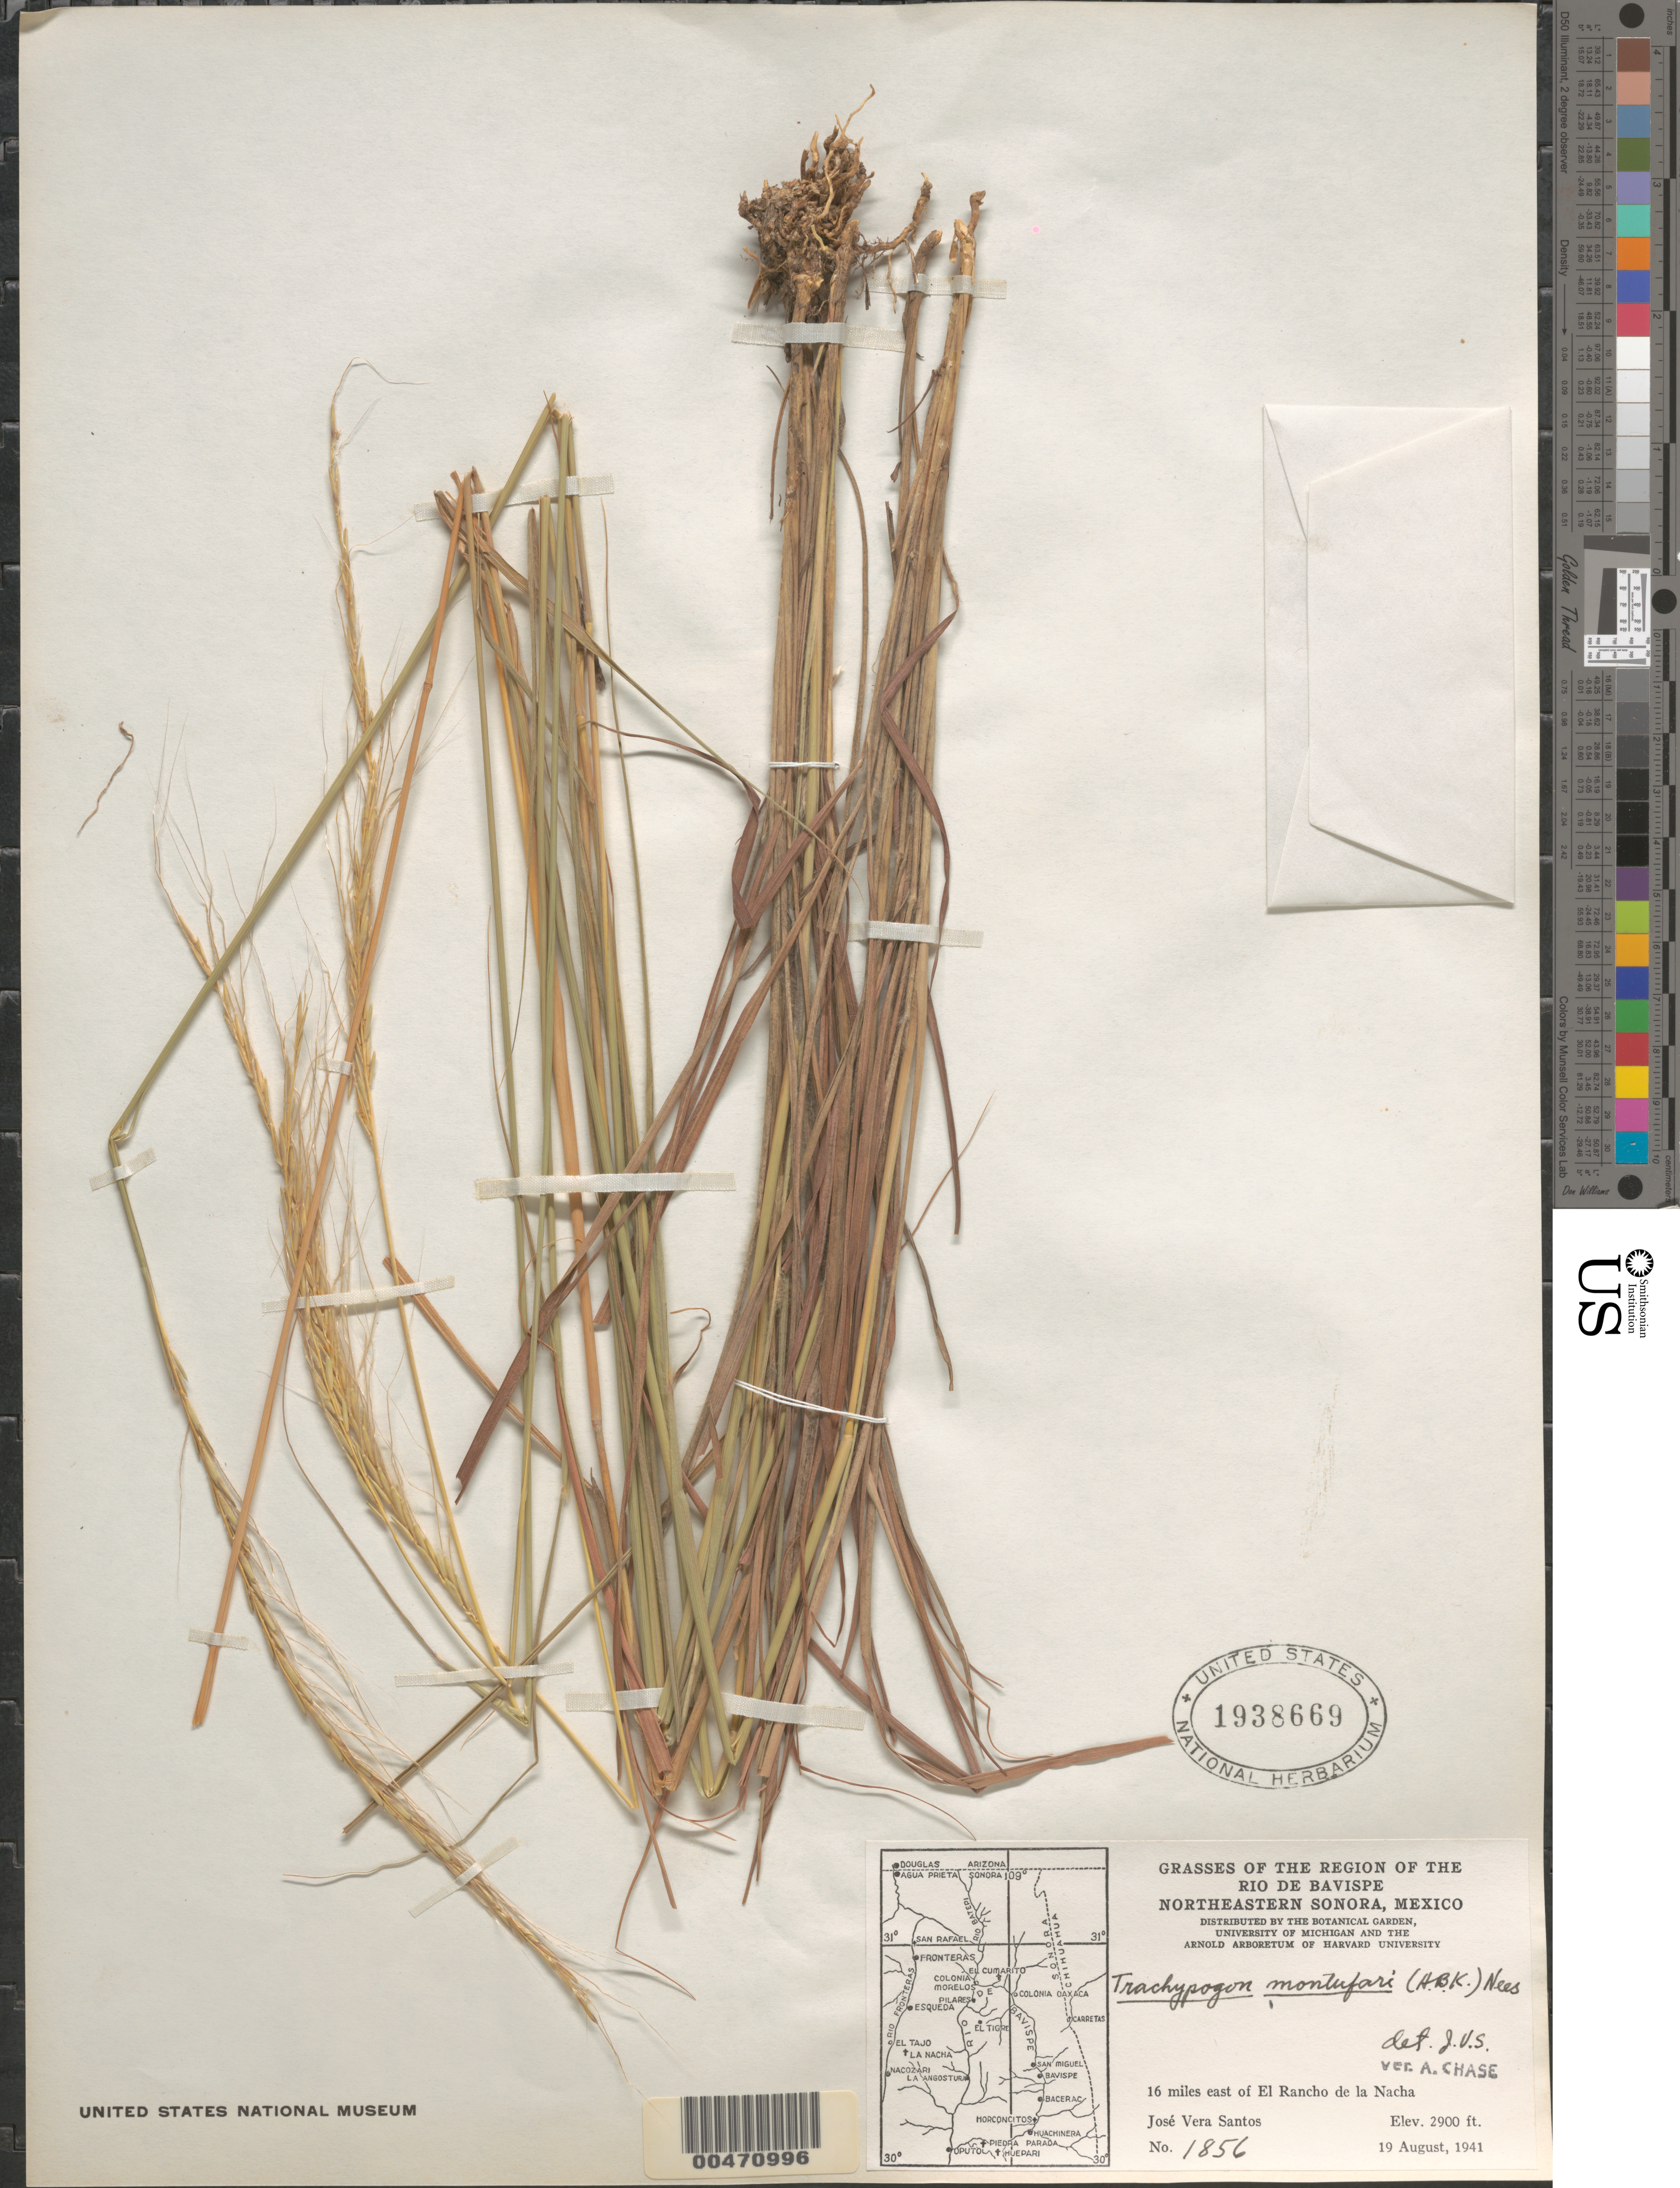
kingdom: Plantae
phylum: Tracheophyta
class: Liliopsida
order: Poales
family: Poaceae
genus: Trachypogon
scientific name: Trachypogon secundus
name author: (J. Presl) Scribn.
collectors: J. V. Santos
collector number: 1856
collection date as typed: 19 Aug 1941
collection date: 1941-08-19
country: Mexico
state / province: Sonora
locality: Region of the Rio de Bavispe, NE Sonora, 16 mi E of El Rancho de la Nacha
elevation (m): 884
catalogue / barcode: US 1938669